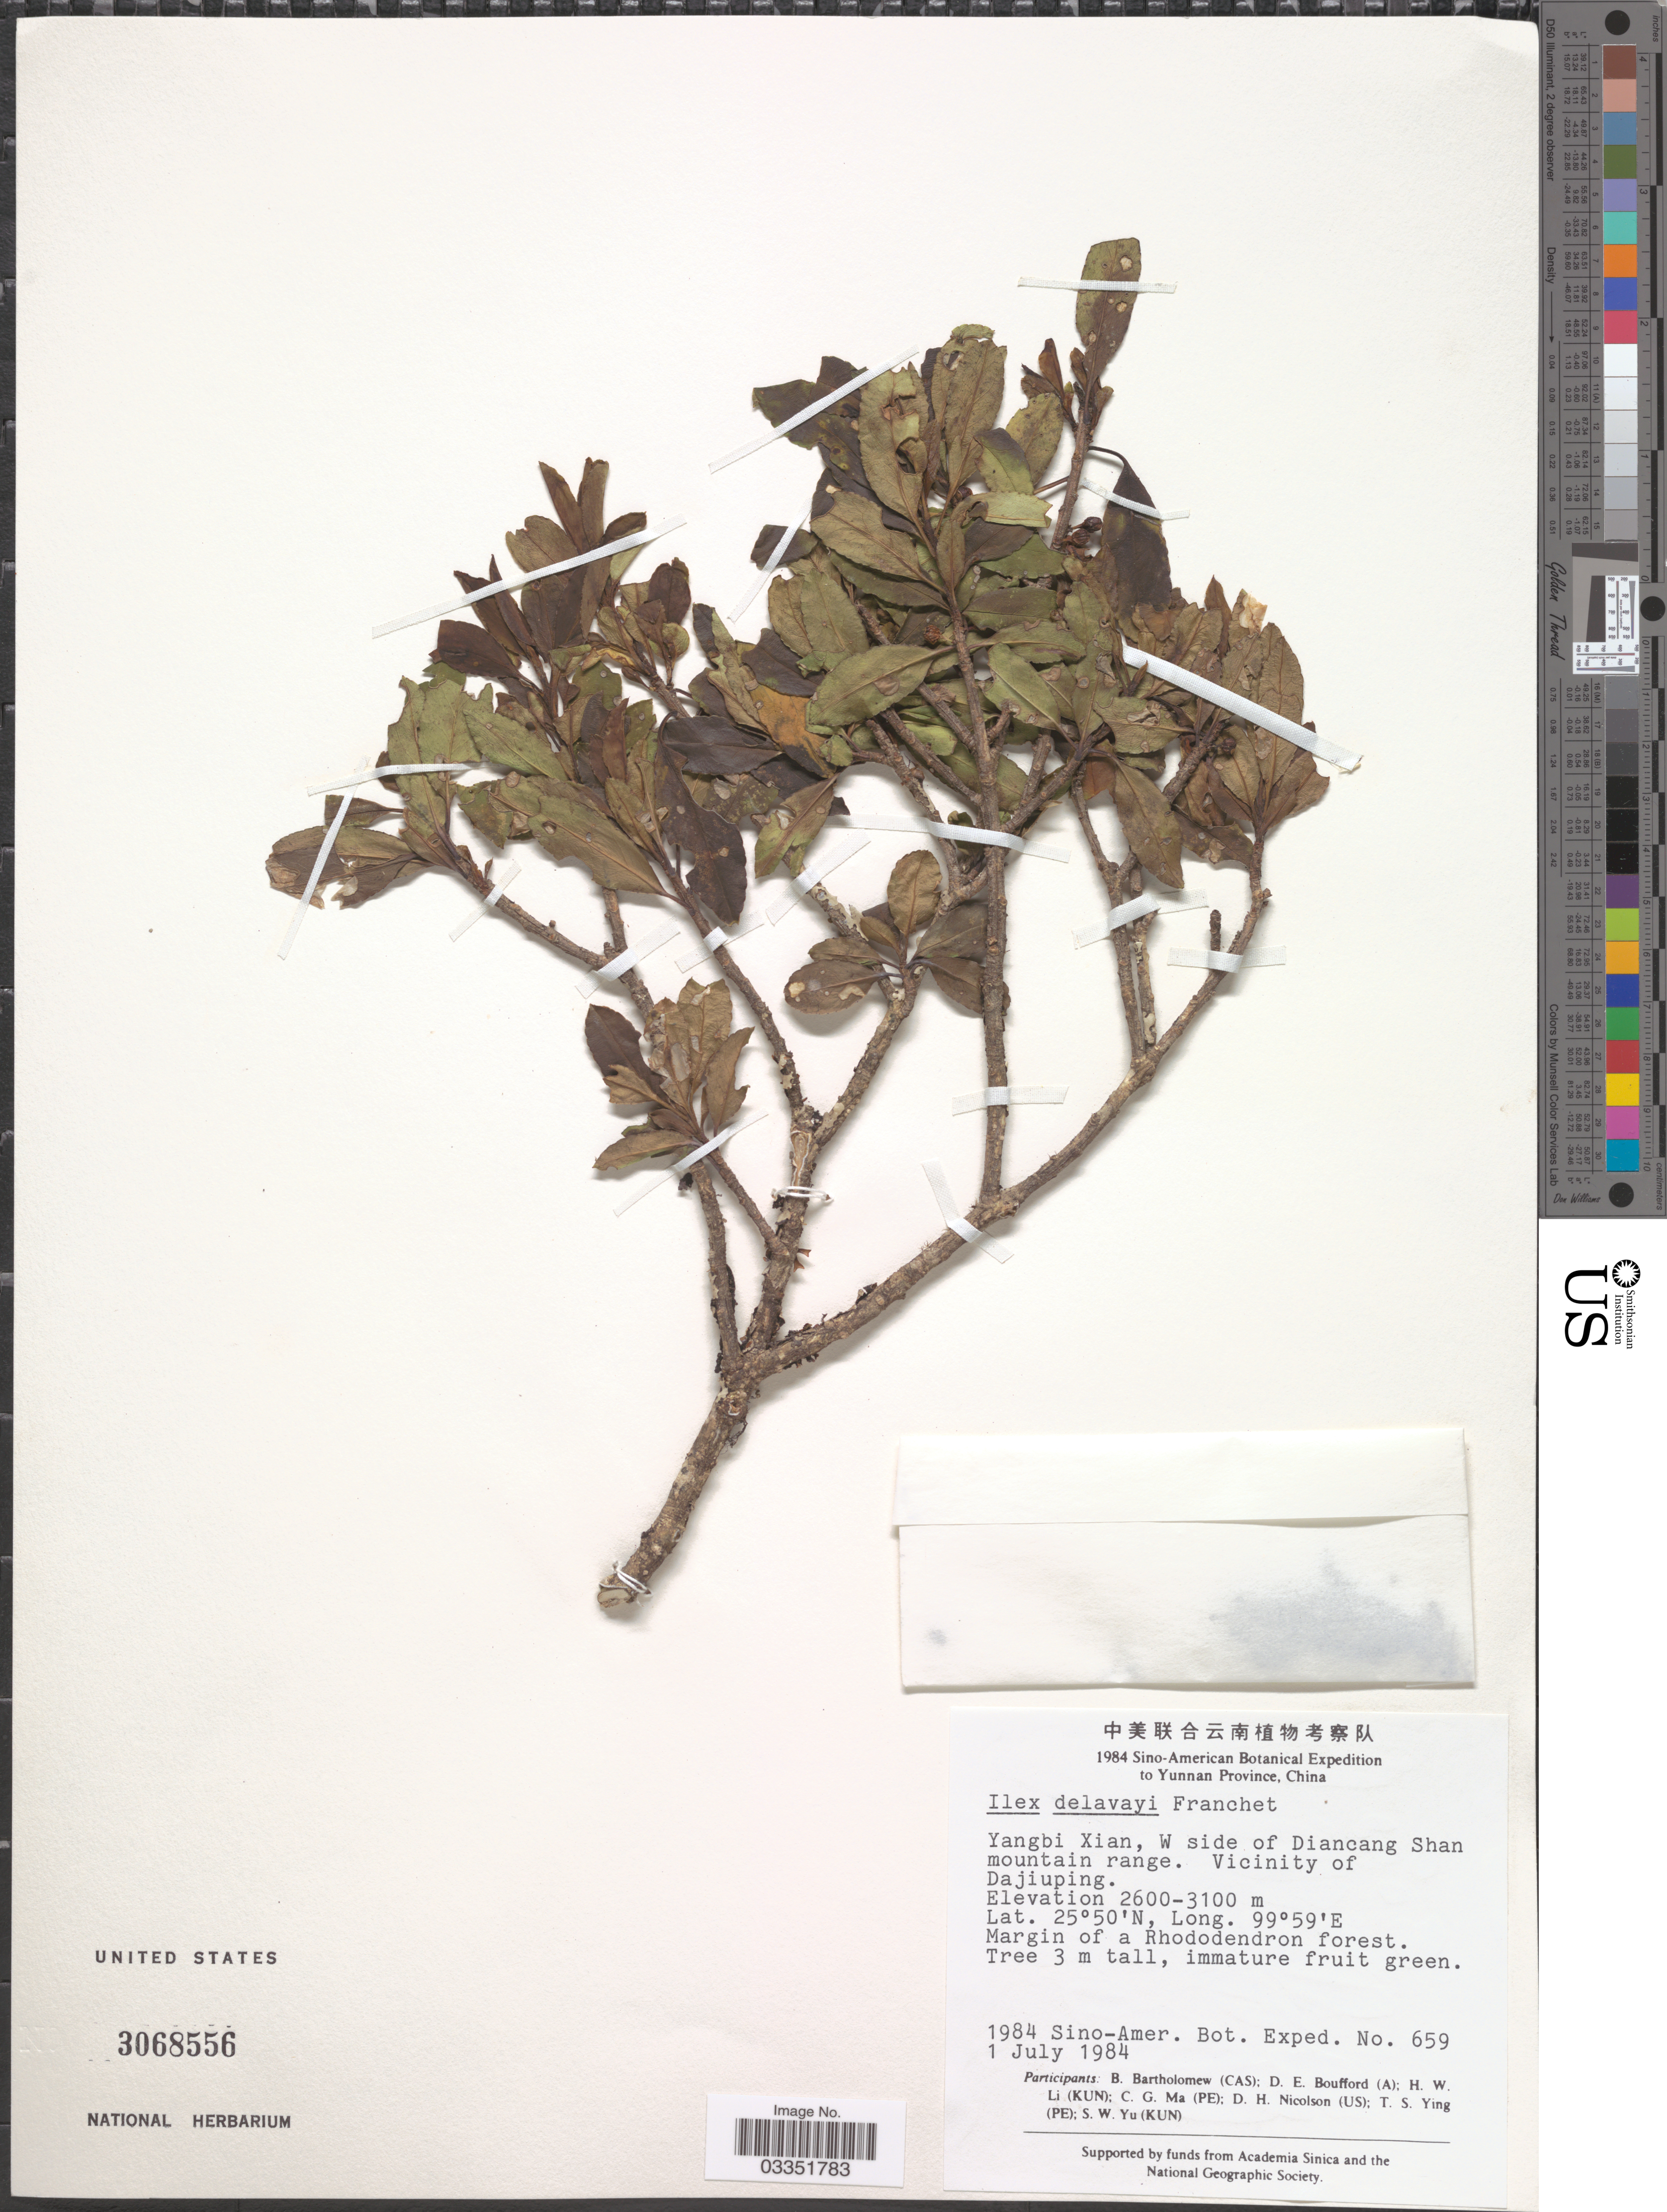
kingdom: Plantae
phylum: Tracheophyta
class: Magnoliopsida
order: Aquifoliales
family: Aquifoliaceae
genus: Ilex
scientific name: Ilex delavayi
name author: Franch.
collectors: Sino-Amer. Bot. Exped. 1984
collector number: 659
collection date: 1984-07-01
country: China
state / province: Yunnan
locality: Yangbi Xian, W side of Diancang Shan mountain range. Vicinity of Dajiuping.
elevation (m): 2600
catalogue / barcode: US 3068556